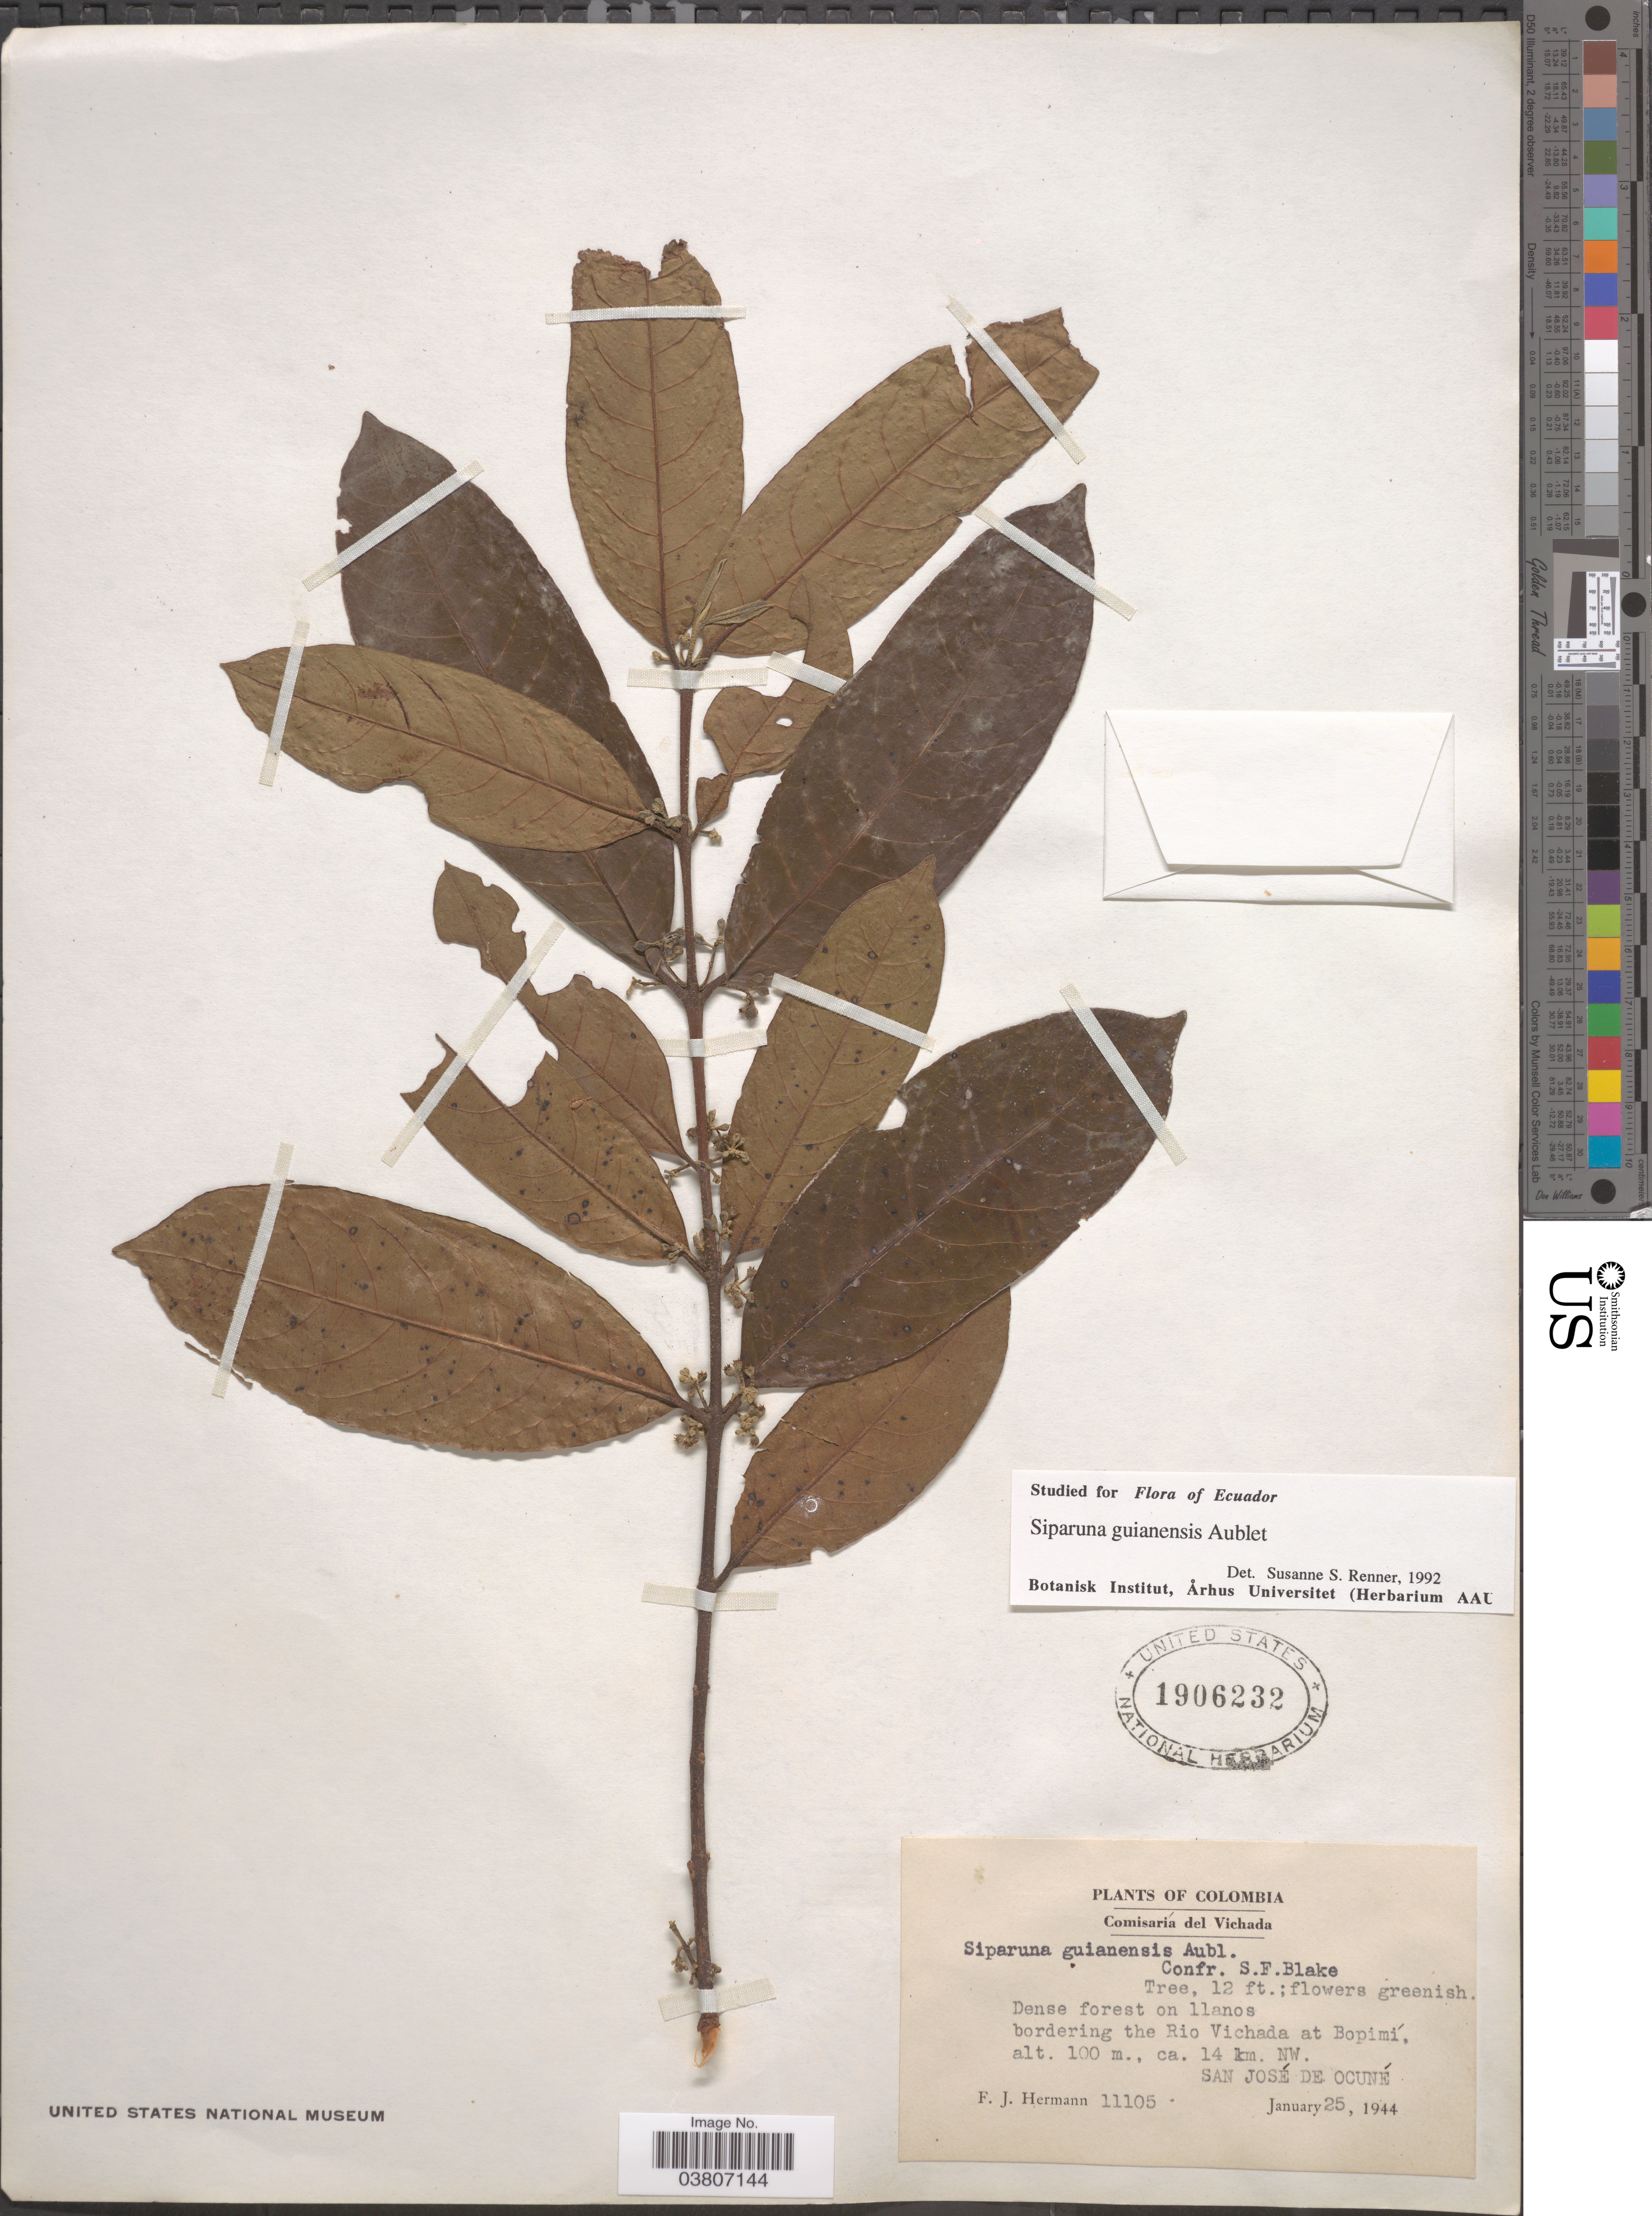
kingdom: Plantae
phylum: Tracheophyta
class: Magnoliopsida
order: Laurales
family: Siparunaceae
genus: Siparuna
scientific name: Siparuna guianensis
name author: Aubl.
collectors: F. J. Hermann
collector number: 1105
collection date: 1944-01-25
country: Colombia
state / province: Vichada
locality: Comisaría del Vichada. Dense forest on llanos bordering the Rio Vichada at Bopimí, ca. 14 km. NW. San José de Ocuné.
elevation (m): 100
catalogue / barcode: US 1906232